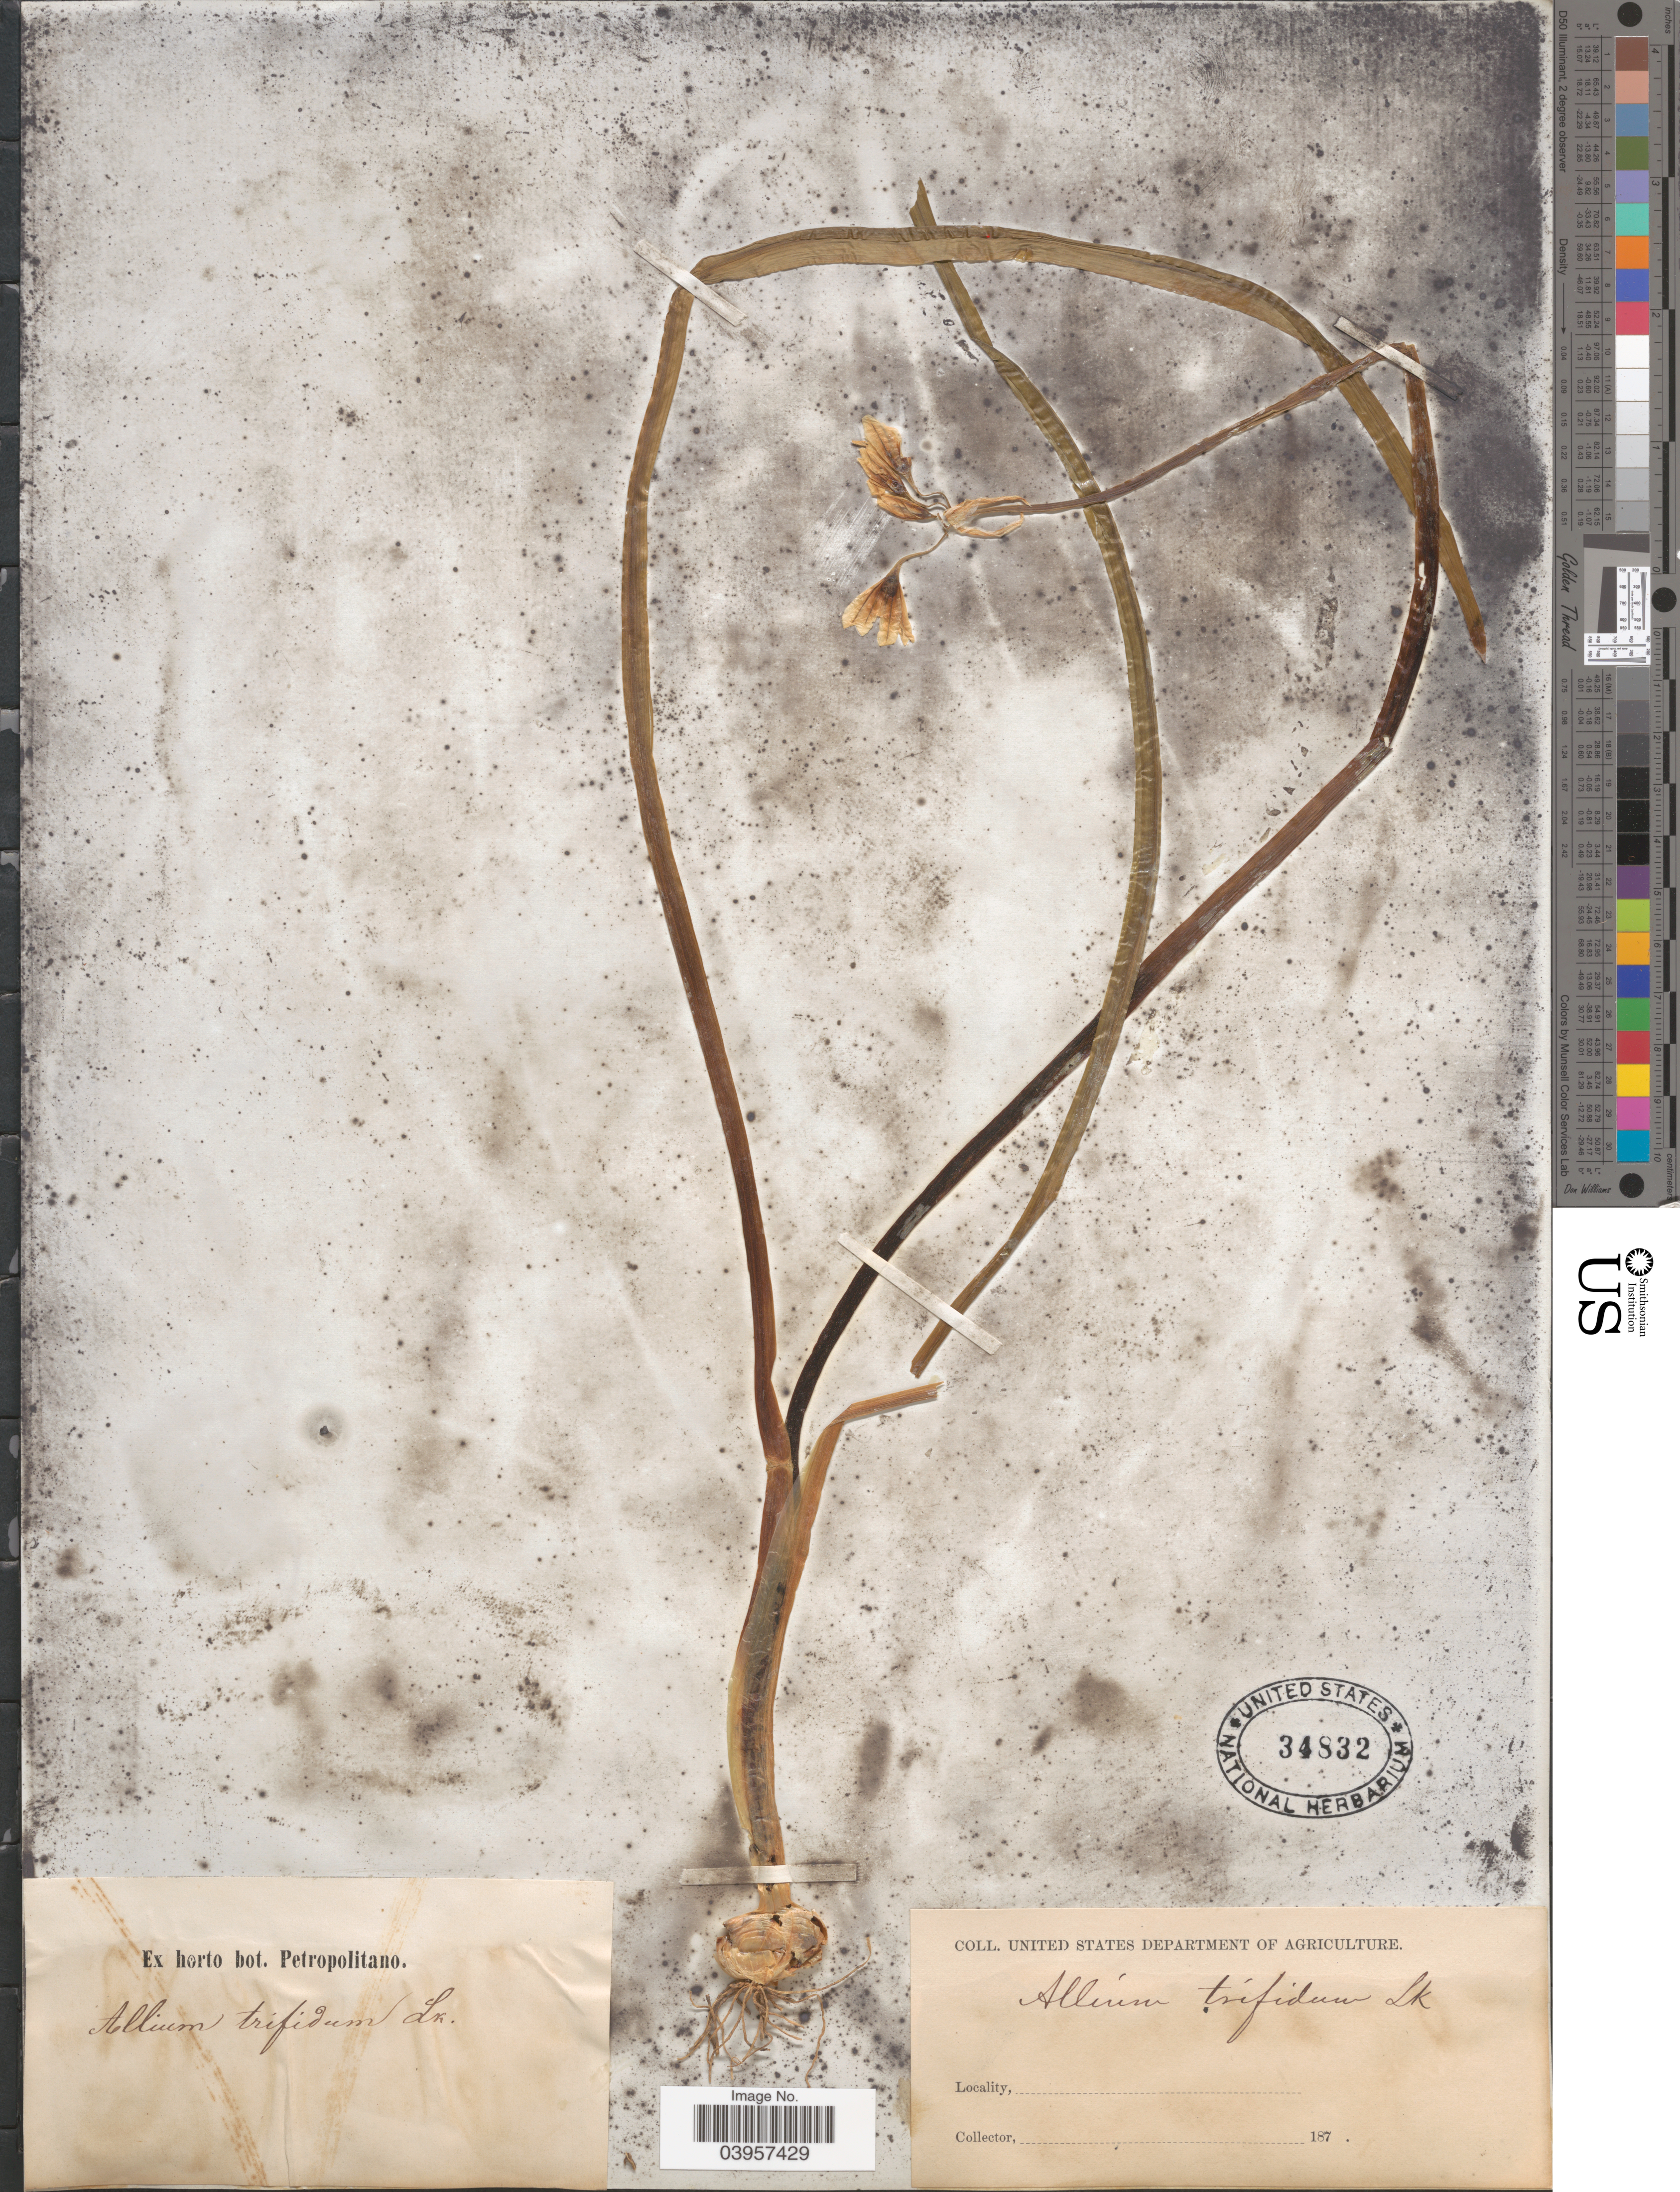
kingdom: Plantae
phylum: Tracheophyta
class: Liliopsida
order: Asparagales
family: Amaryllidaceae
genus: Allium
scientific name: Allium trifidum Link, ined.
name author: Link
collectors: ex Horto Bot. Petropolitano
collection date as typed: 187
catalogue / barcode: US 34832